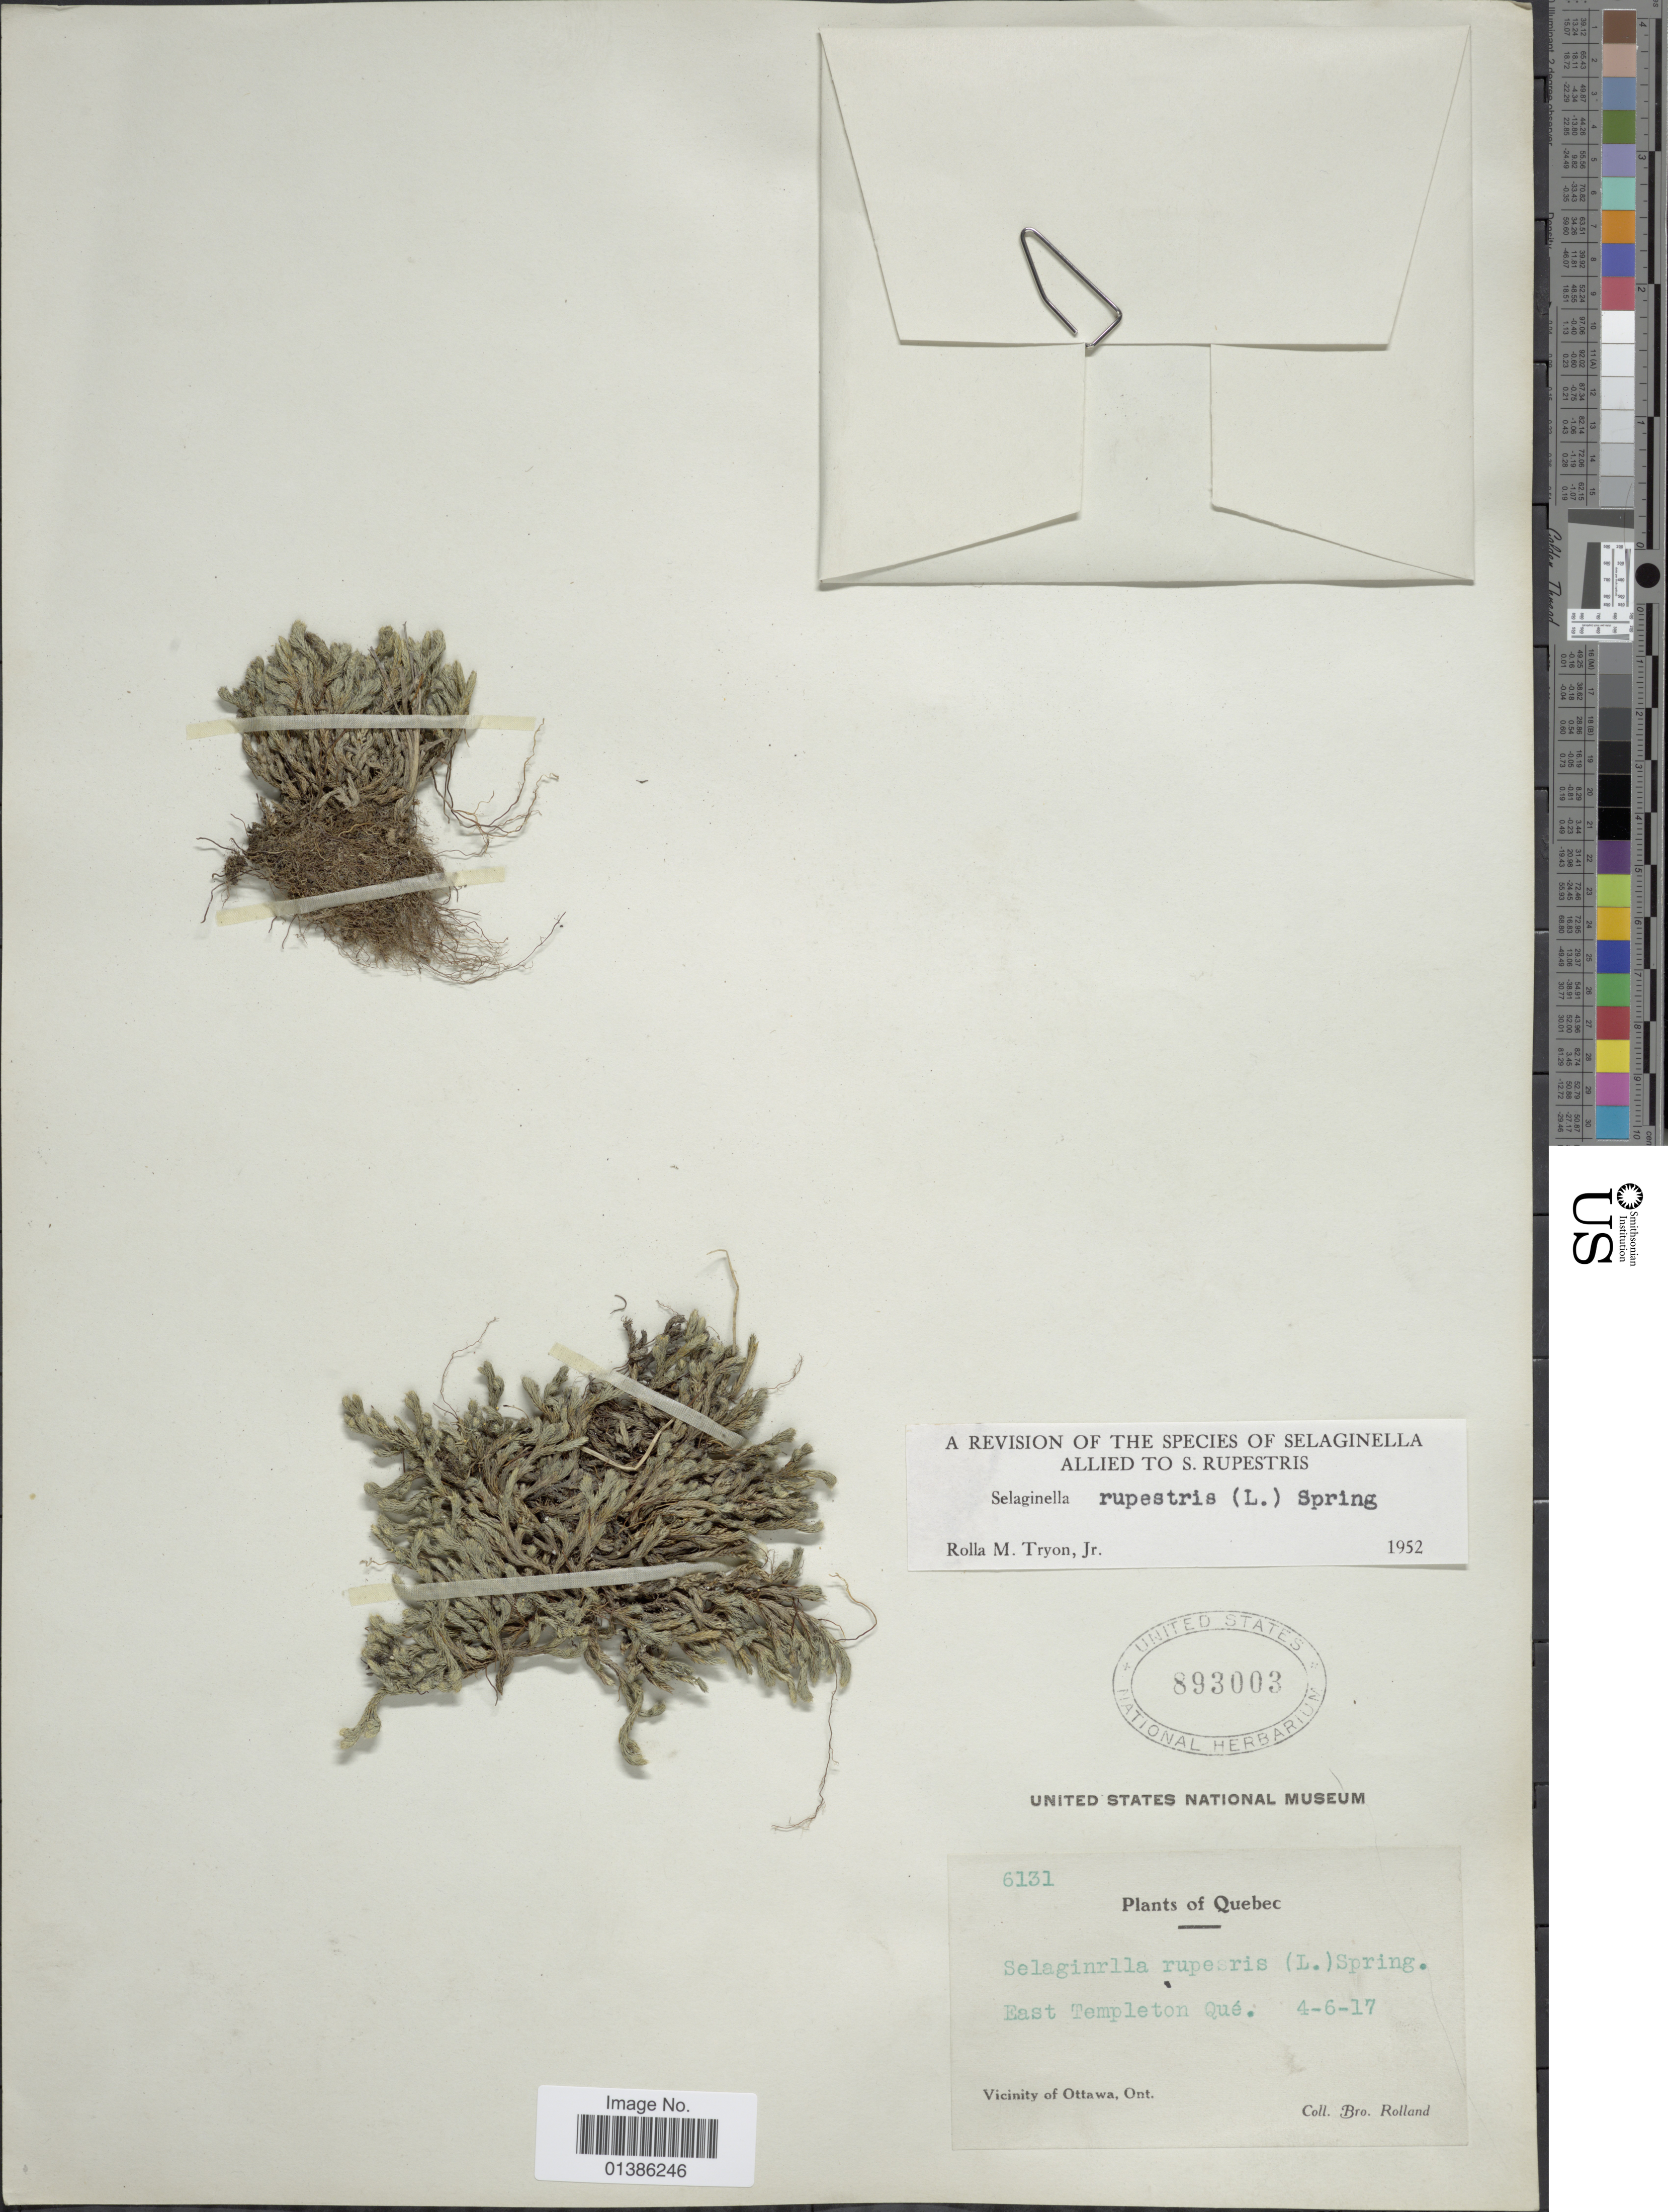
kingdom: Plantae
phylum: Tracheophyta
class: Lycopodiopsida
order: Selaginellales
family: Selaginellaceae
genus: Selaginella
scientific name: Selaginella rupestris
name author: (L.) Spring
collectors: B. Rolland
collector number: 6131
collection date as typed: Transcribed d/m/y: 4/6/17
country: Canada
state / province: Quebec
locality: East Templeton. Vicinity of Ottawa, Ont.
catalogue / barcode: US 893003